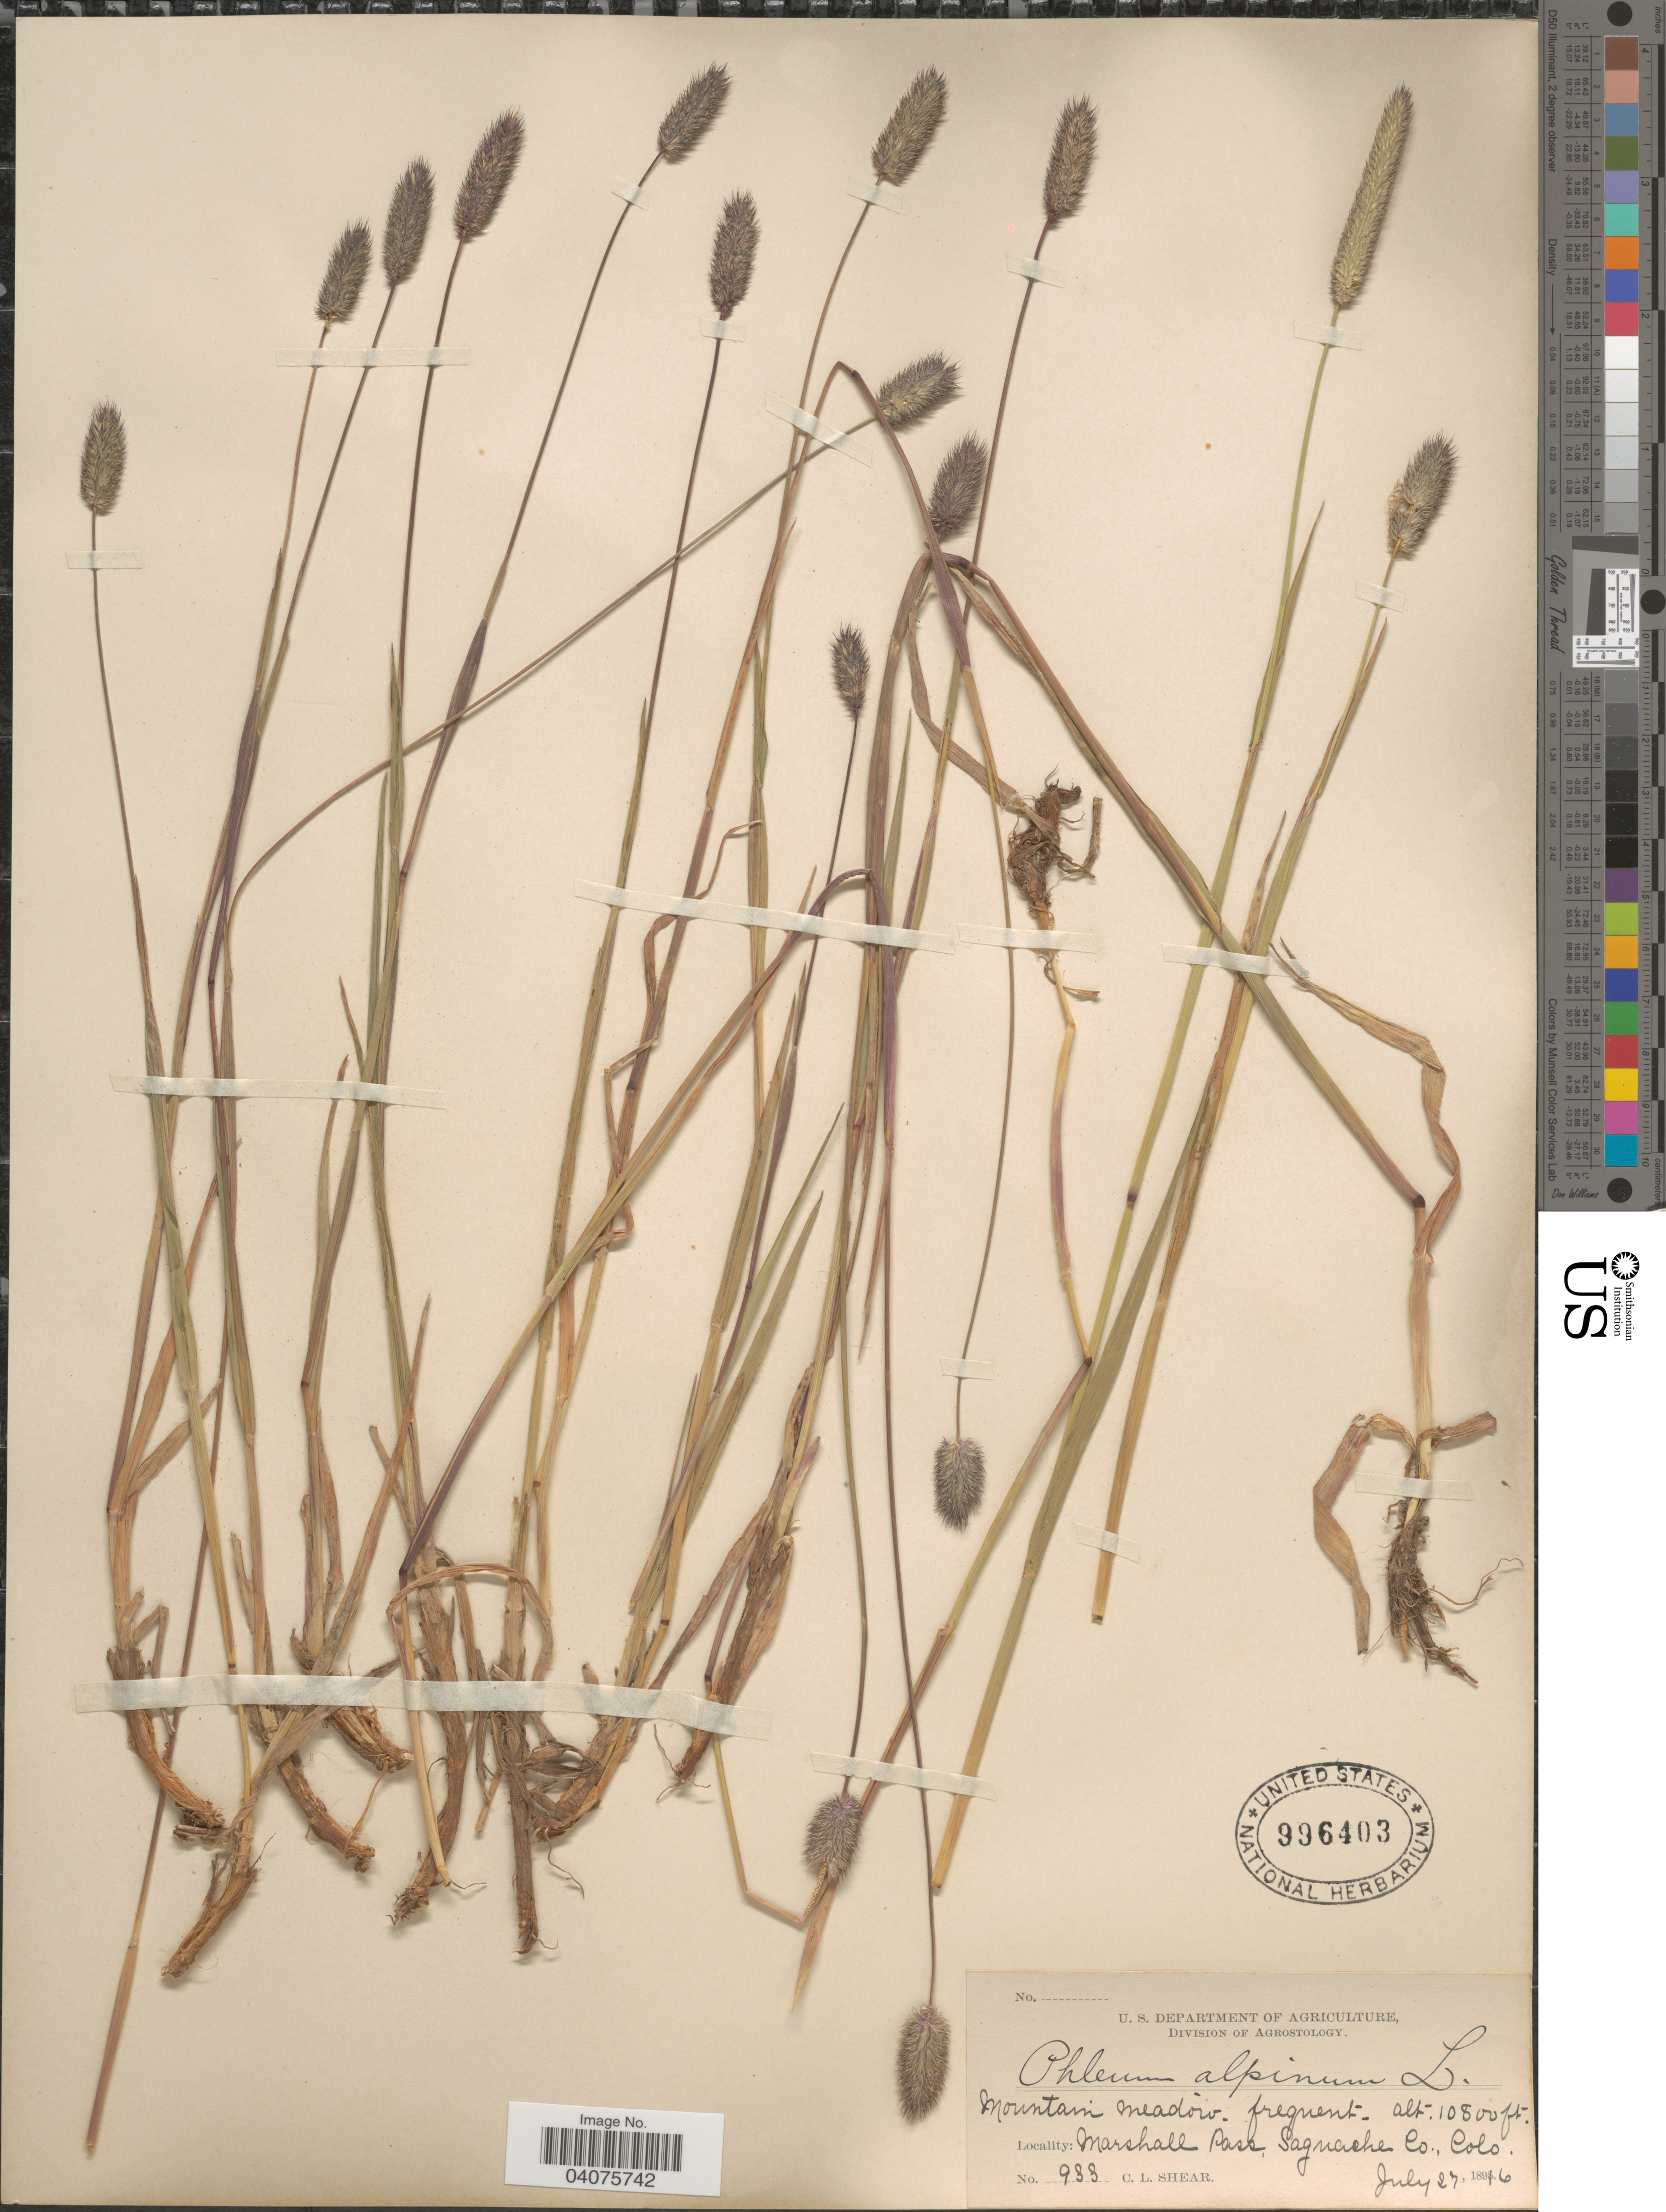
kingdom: Plantae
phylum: Tracheophyta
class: Liliopsida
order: Poales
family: Poaceae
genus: Phleum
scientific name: Phleum alpinum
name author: L.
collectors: C. L. Shear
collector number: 933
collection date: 1896-07-27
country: United States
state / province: Colorado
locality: Mountain meadow. Marshall Pass, Saguache Co.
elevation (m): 3292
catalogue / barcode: US 996403